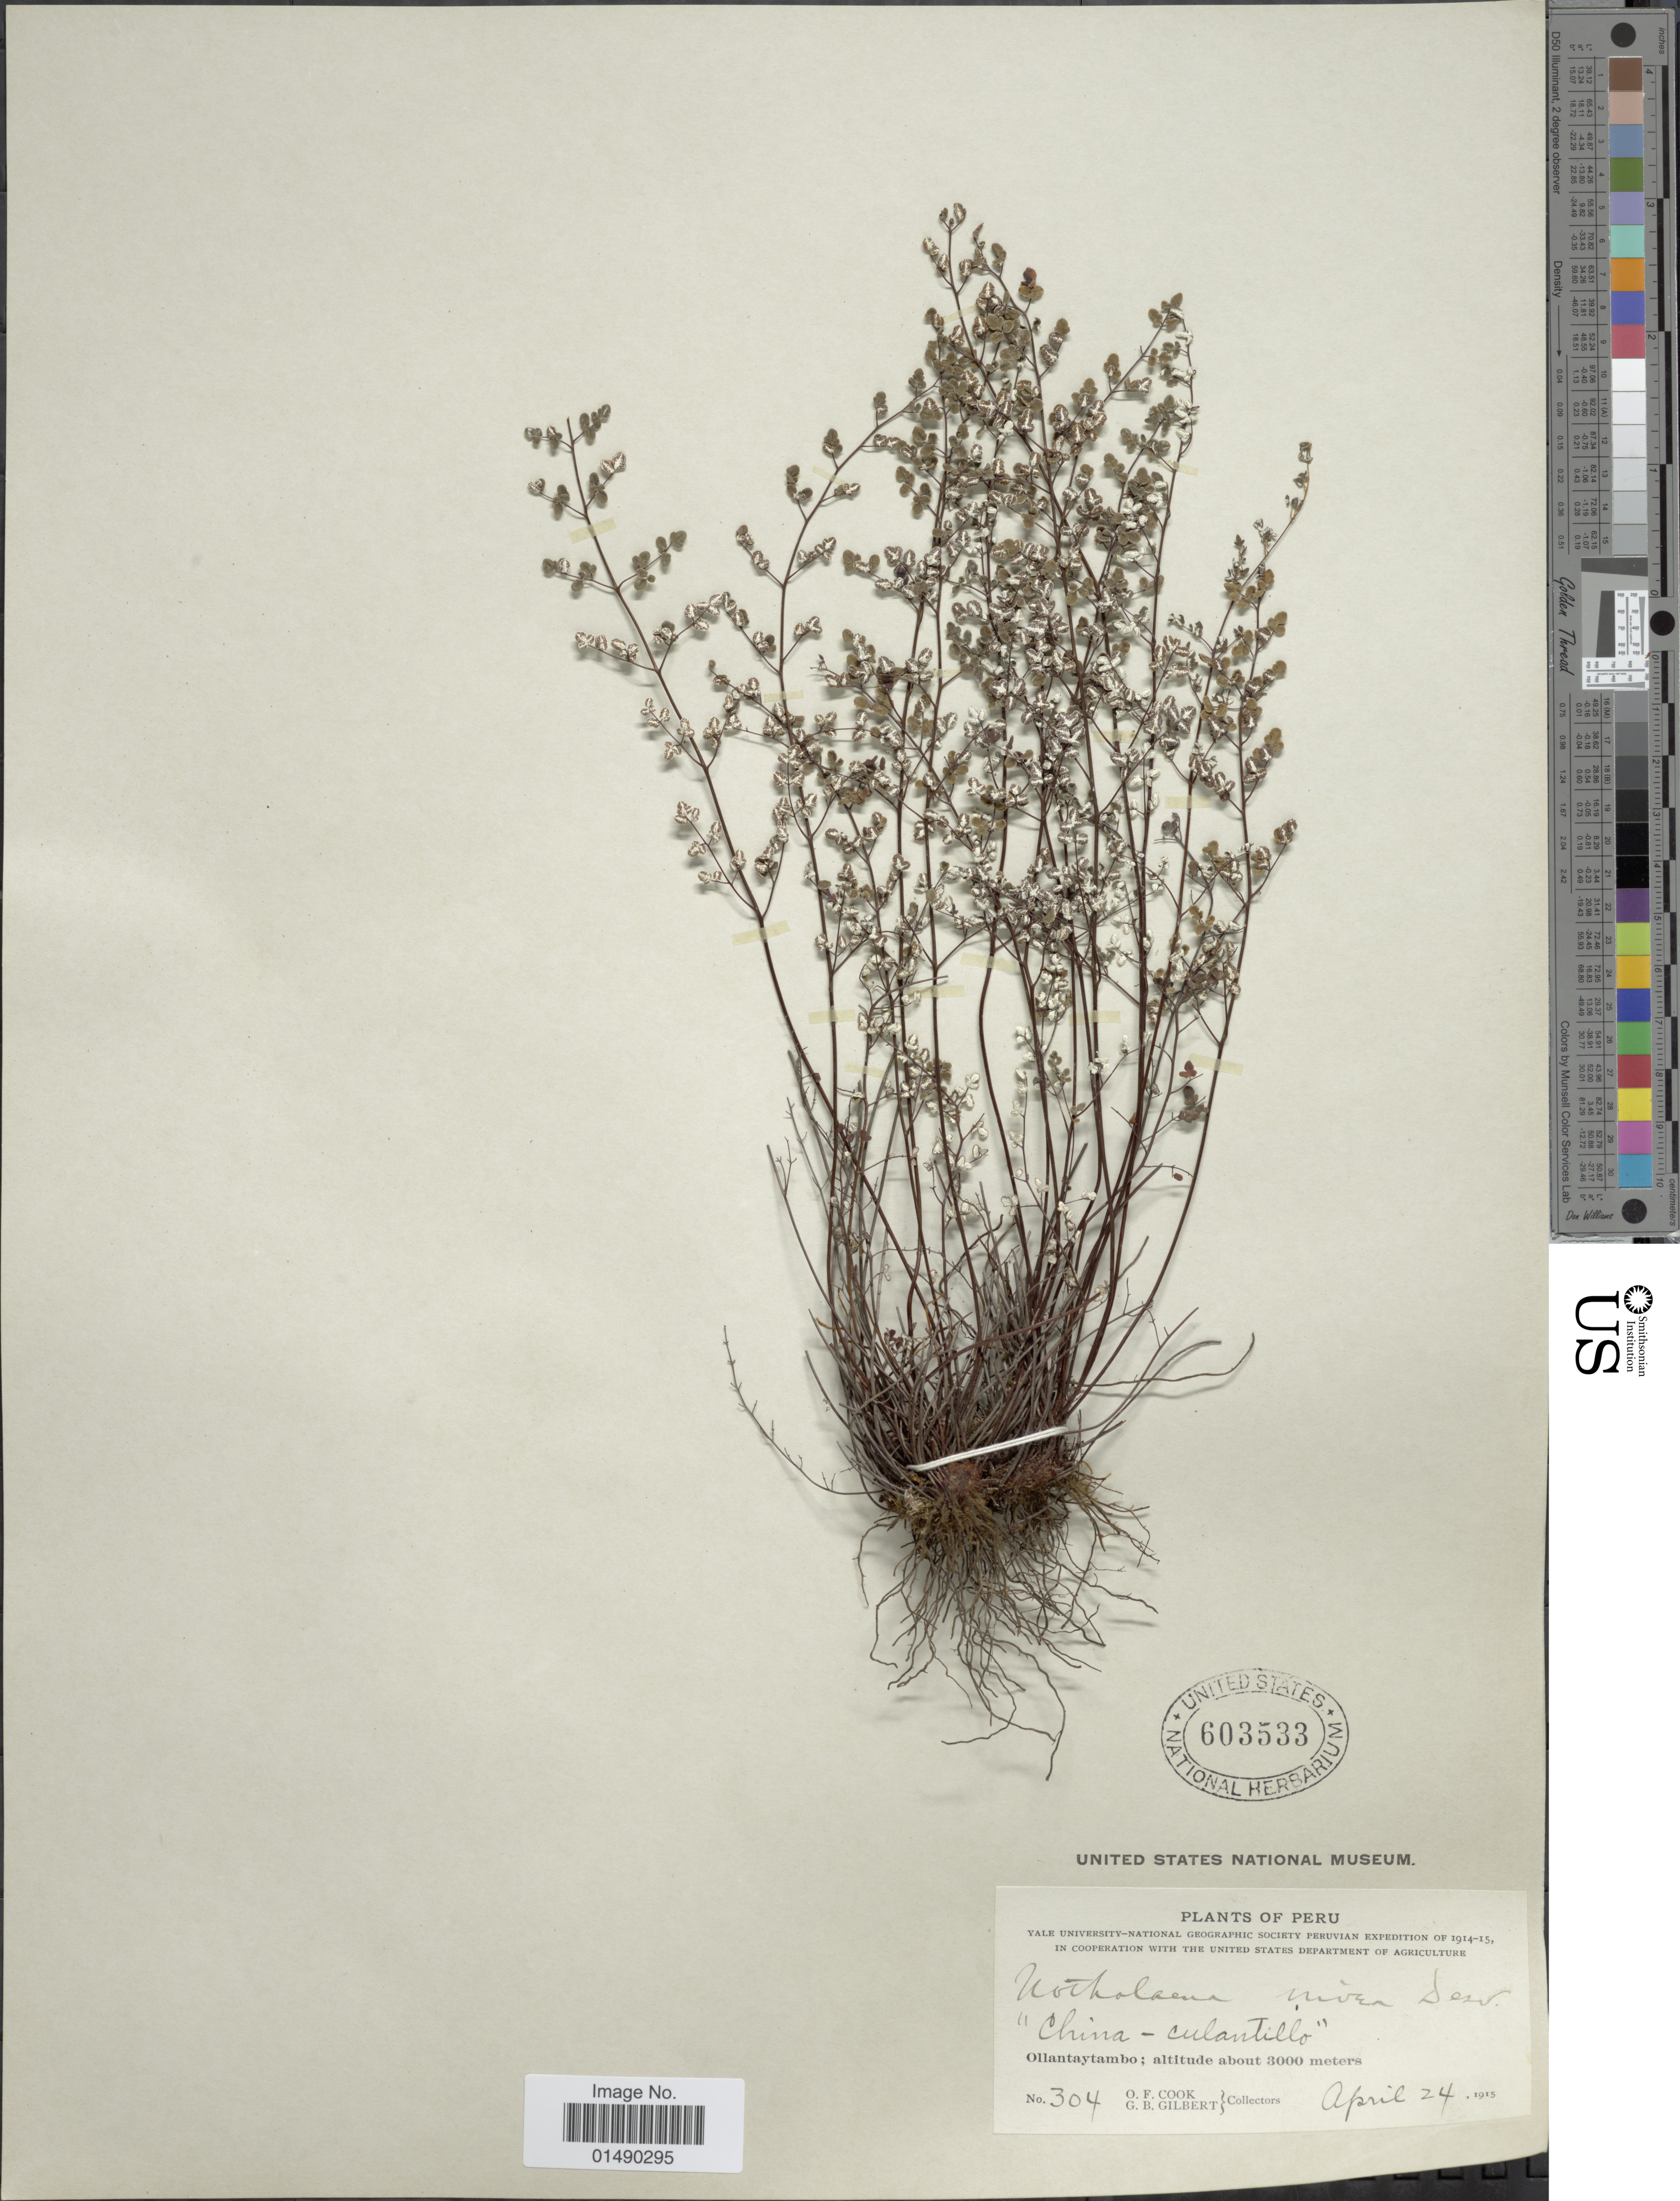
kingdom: Plantae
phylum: Tracheophyta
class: Polypodiopsida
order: Polypodiales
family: Pteridaceae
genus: Argyrochosma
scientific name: Argyrochosma nivea var. nivea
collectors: O. F. Cook & G. B. Gilbert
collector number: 304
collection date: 1915-04-24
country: Peru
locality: Peru, Ollantaytambo, "China-Culantillo".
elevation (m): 3000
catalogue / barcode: US 603533